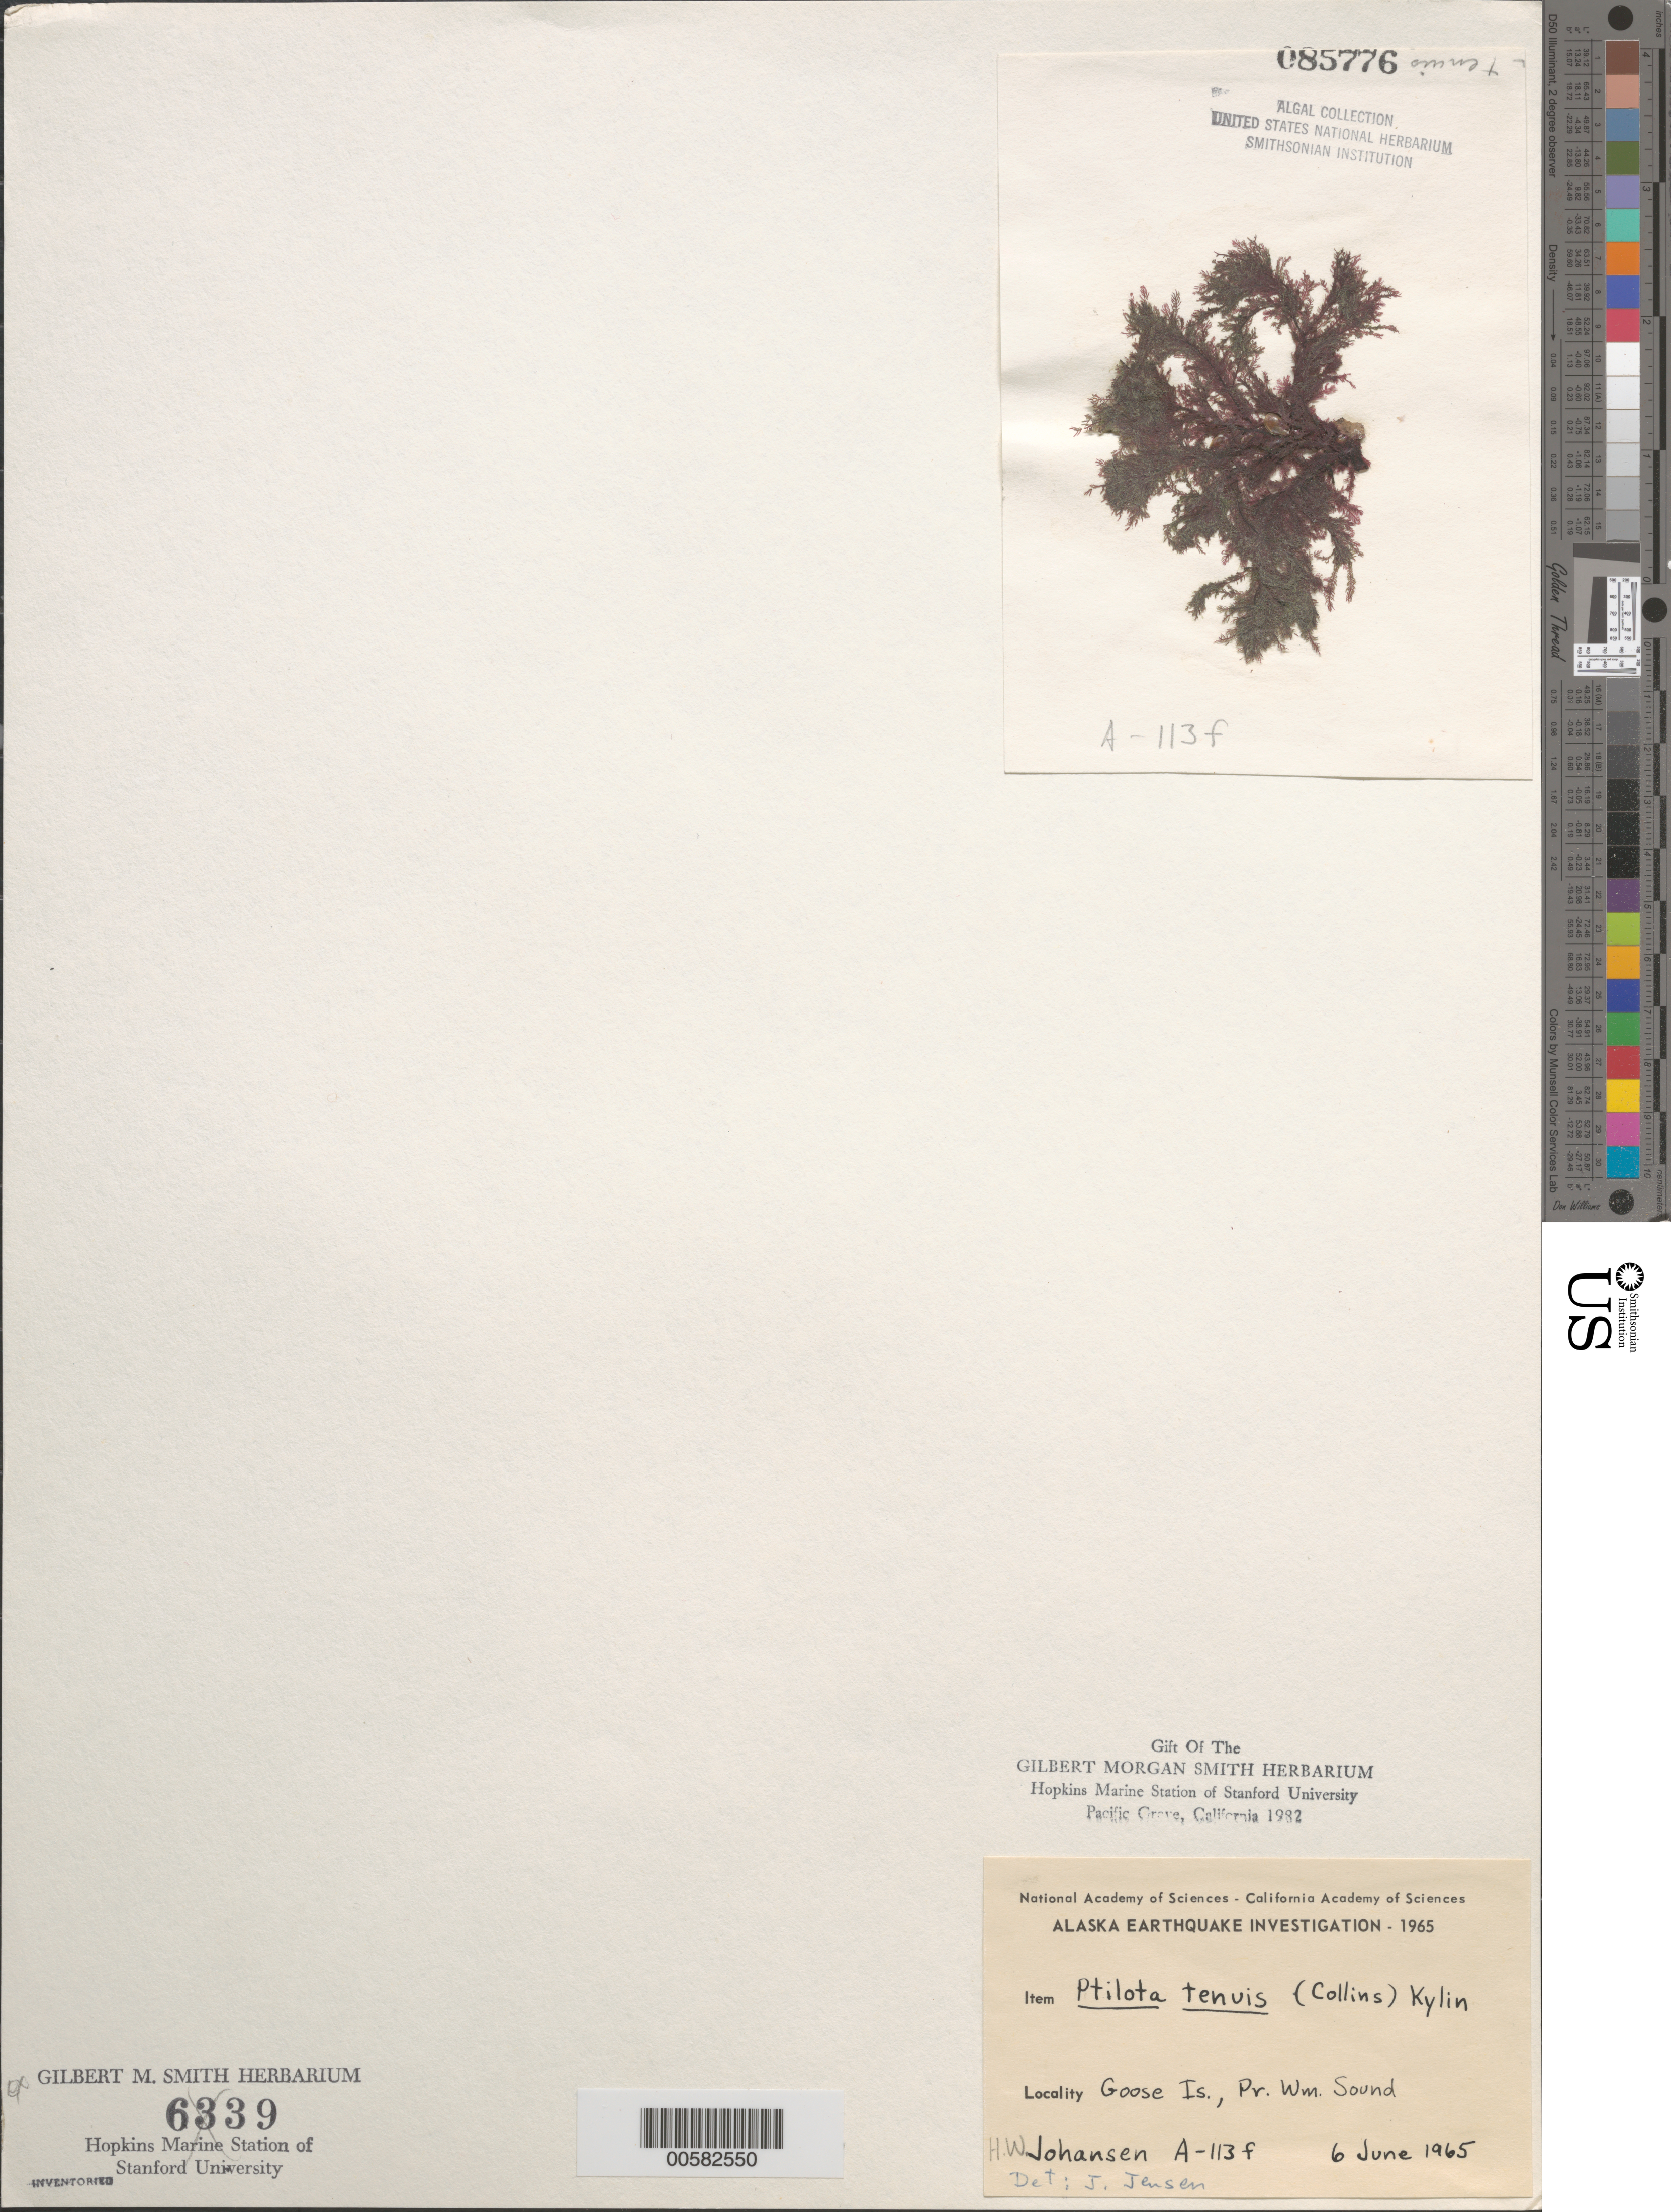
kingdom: Plantae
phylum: Rhodophyta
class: Florideophyceae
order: Ceramiales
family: Wrangeliaceae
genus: Ptilota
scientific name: Ptilota filicina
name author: J. Agardh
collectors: H. Johansen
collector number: A-113f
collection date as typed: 06 Jun 1965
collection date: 1965-06-06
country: United States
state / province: Alaska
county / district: Valdez-Cordova Division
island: Goose Island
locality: Prince William Sound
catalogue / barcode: US 85776